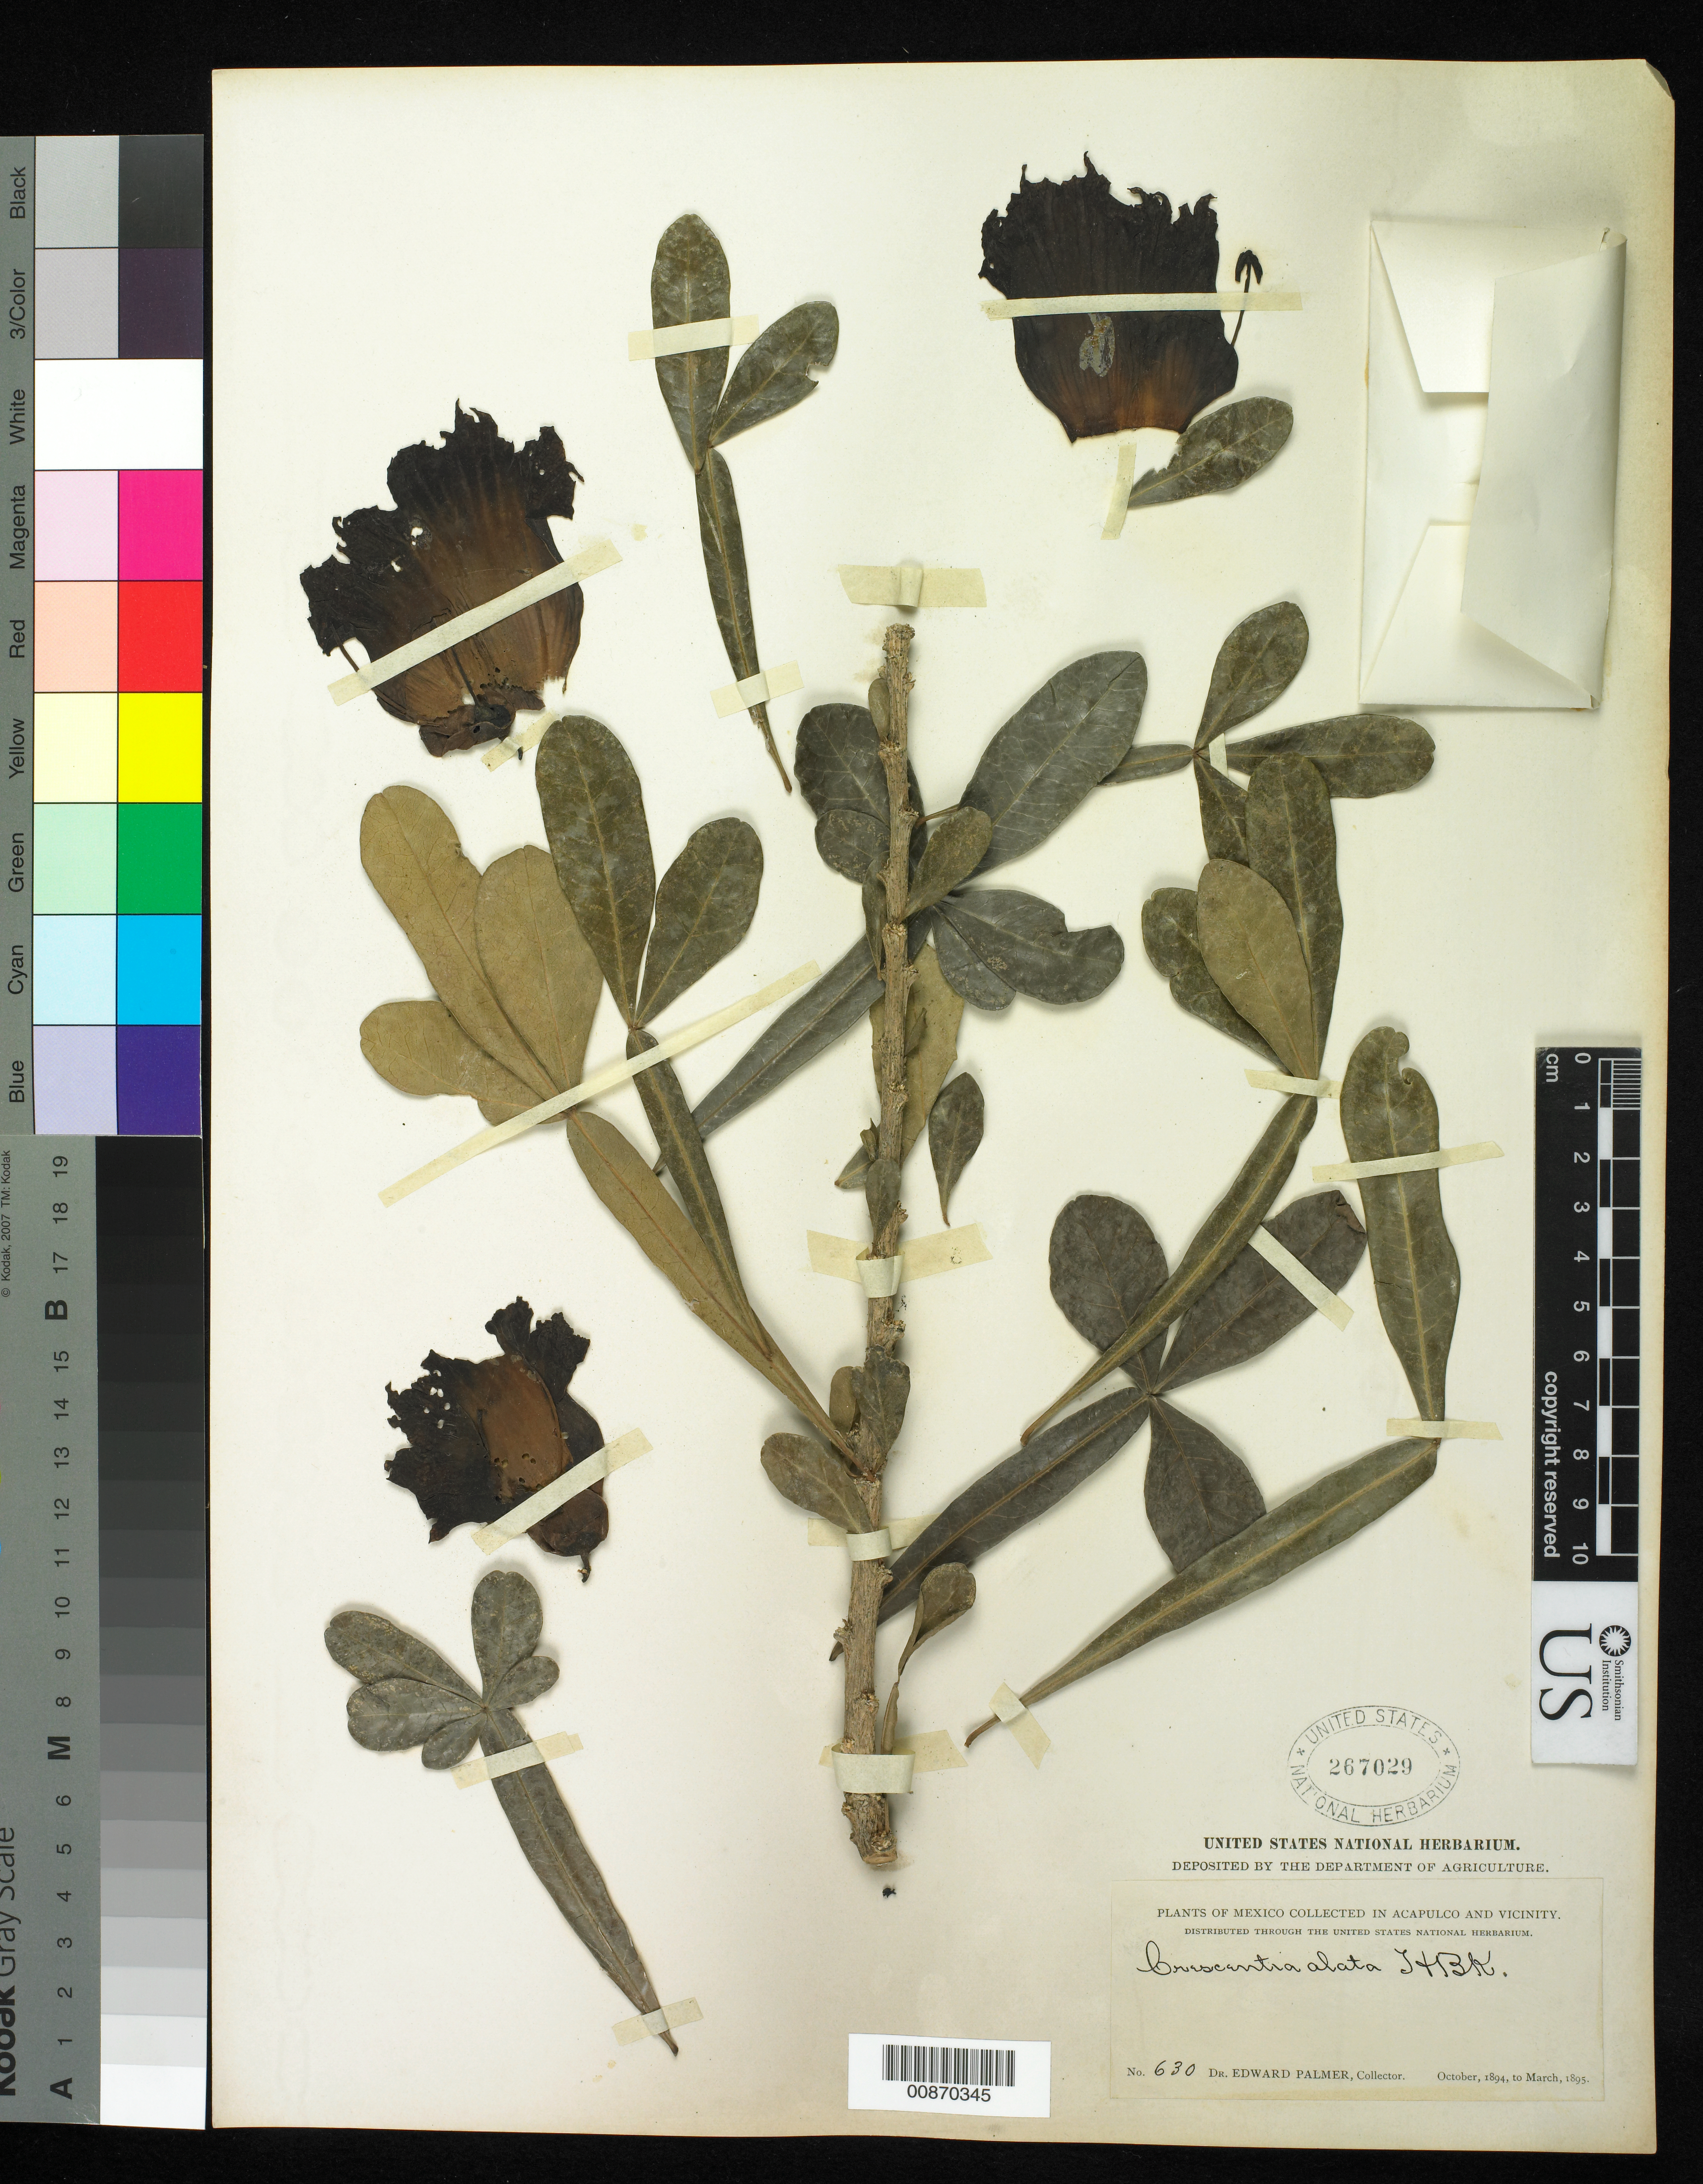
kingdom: Plantae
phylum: Tracheophyta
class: Magnoliopsida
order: Lamiales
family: Bignoniaceae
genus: Crescentia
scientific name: Crescentia alata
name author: Kunth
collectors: E. Palmer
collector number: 630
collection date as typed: Oct 1894 to -- Mar 1895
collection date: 1894-10/1895-03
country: Mexico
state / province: Guerrero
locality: Acapulco, Guerrero and vicinity.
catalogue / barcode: US 267029